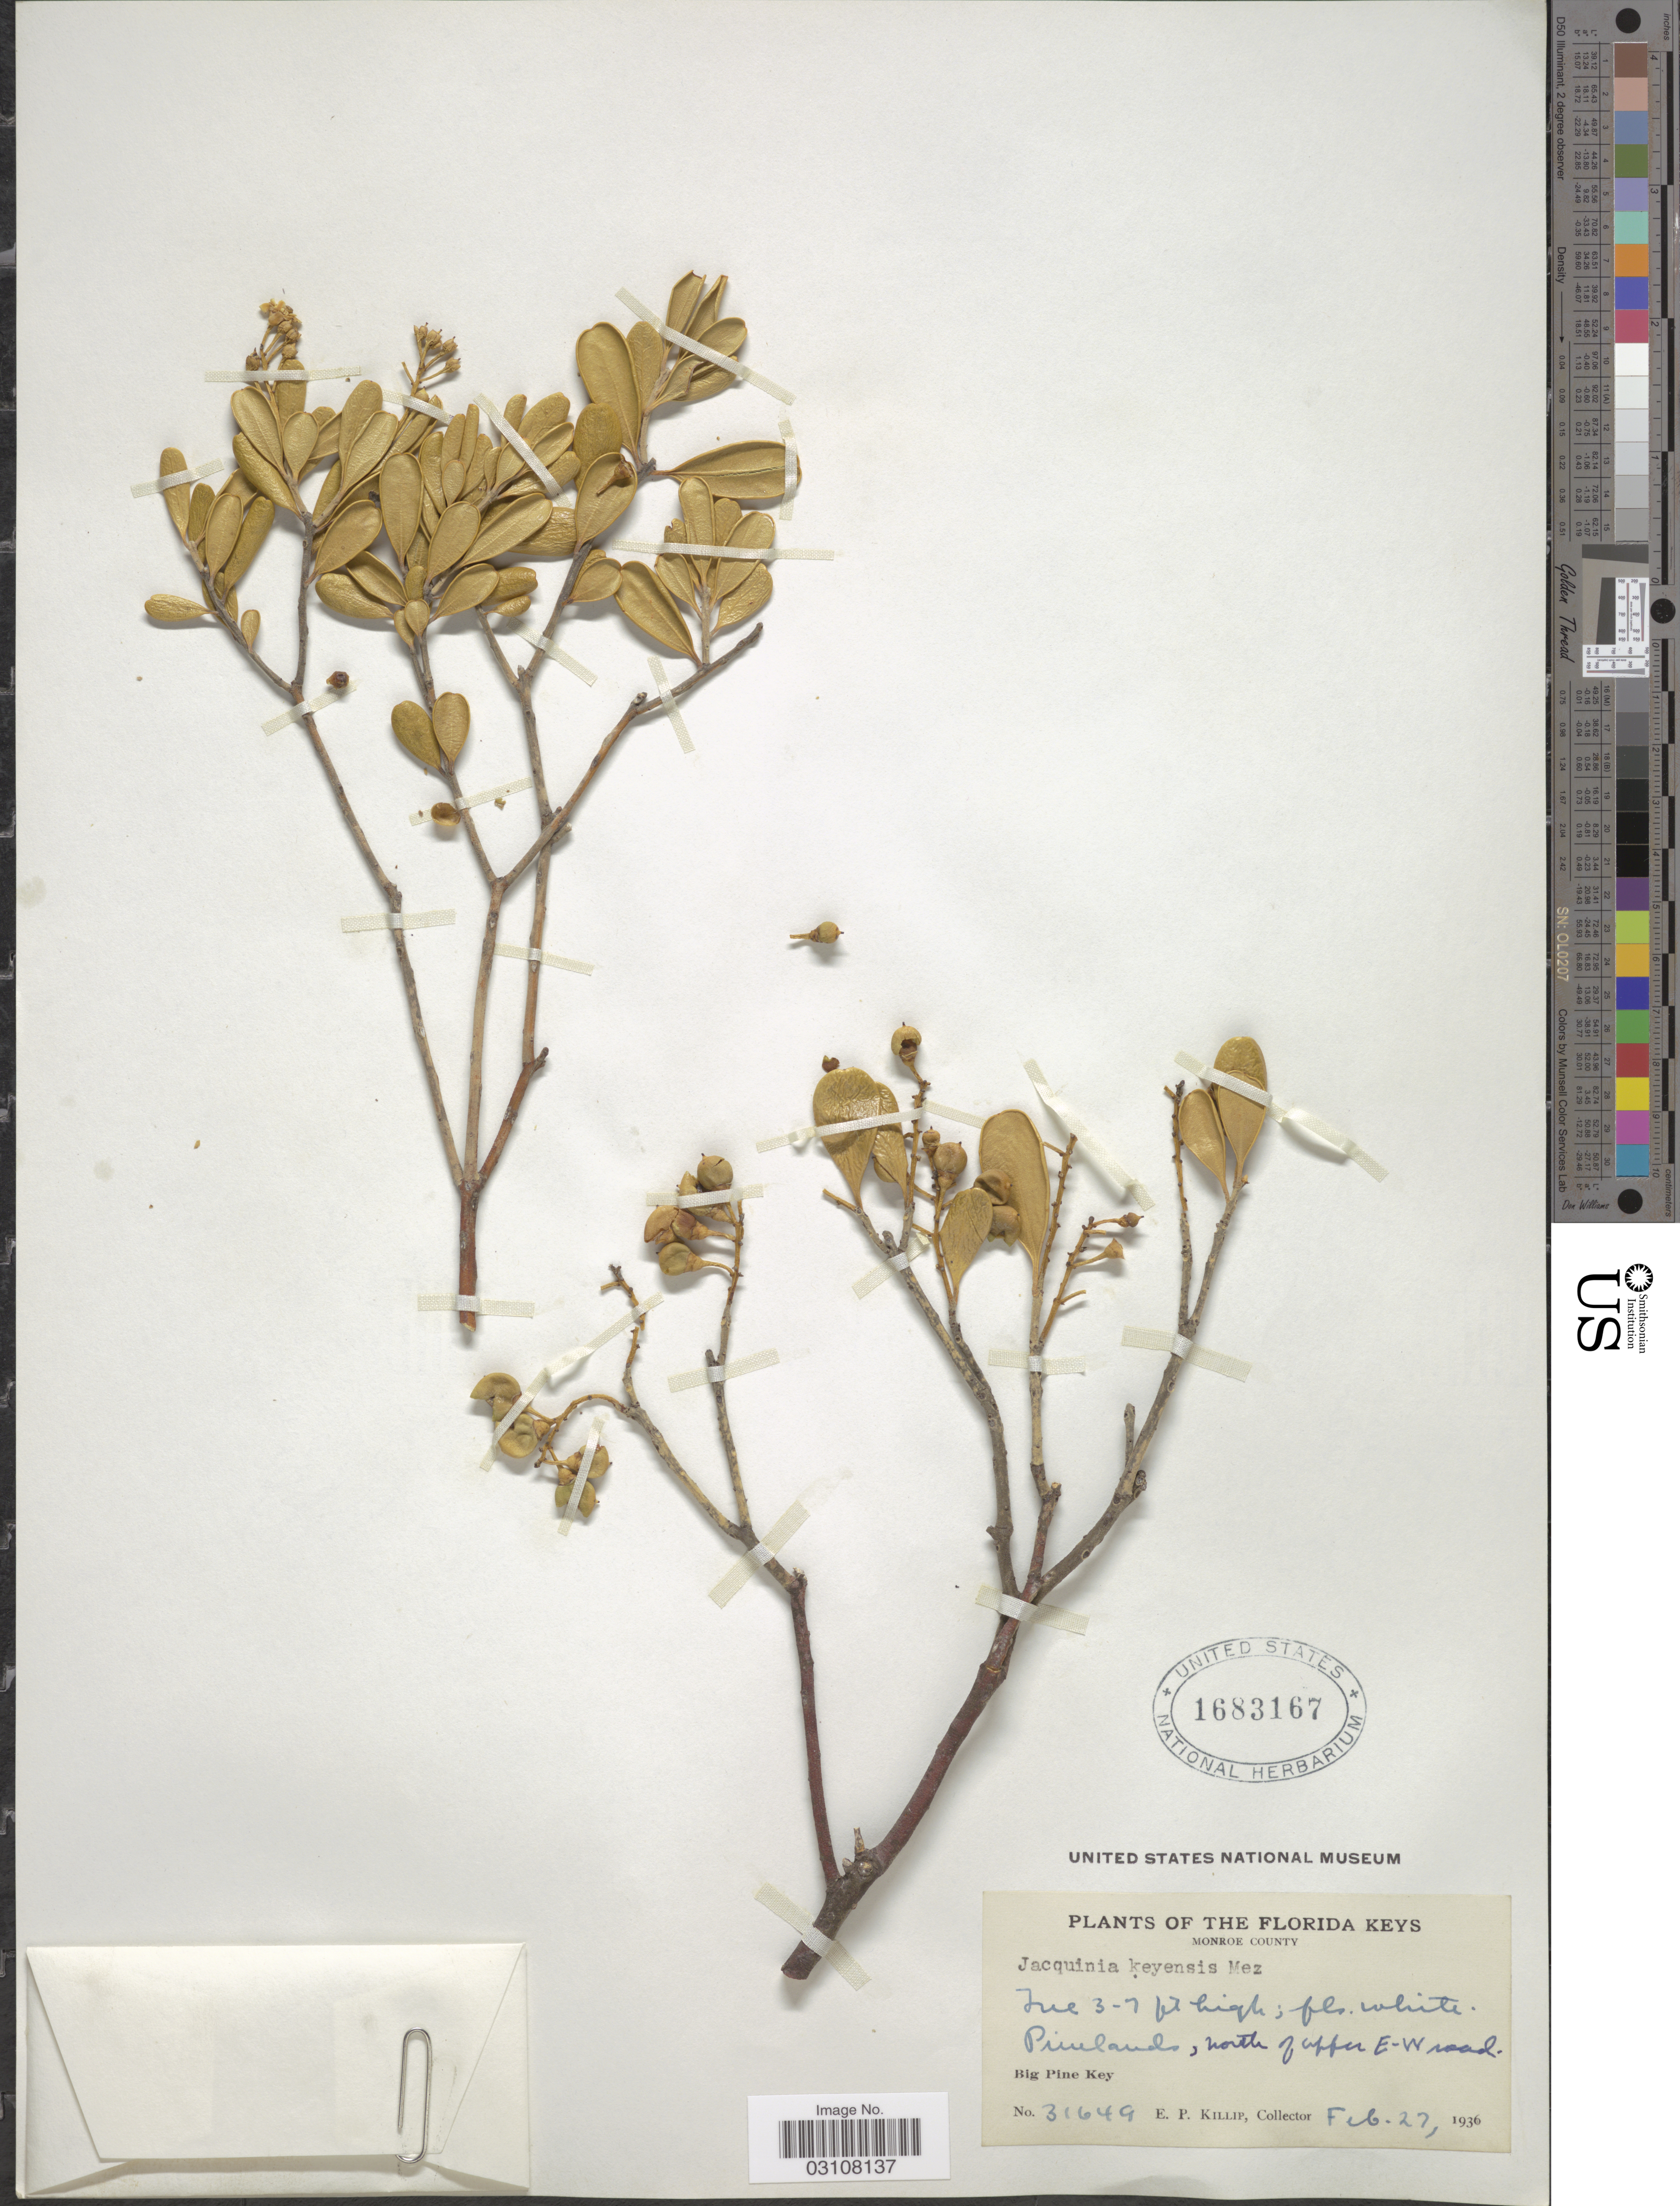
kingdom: Plantae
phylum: Tracheophyta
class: Magnoliopsida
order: Ericales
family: Primulaceae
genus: Jacquinia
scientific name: Jacquinia keyensis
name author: Mez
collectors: E. P. Killip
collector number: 31649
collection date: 1936-02-27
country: United States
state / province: Florida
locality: The Florida Keys, Monroe County, Pinelands, north of upper E-W road. Big Pine Key.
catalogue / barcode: US 1683167